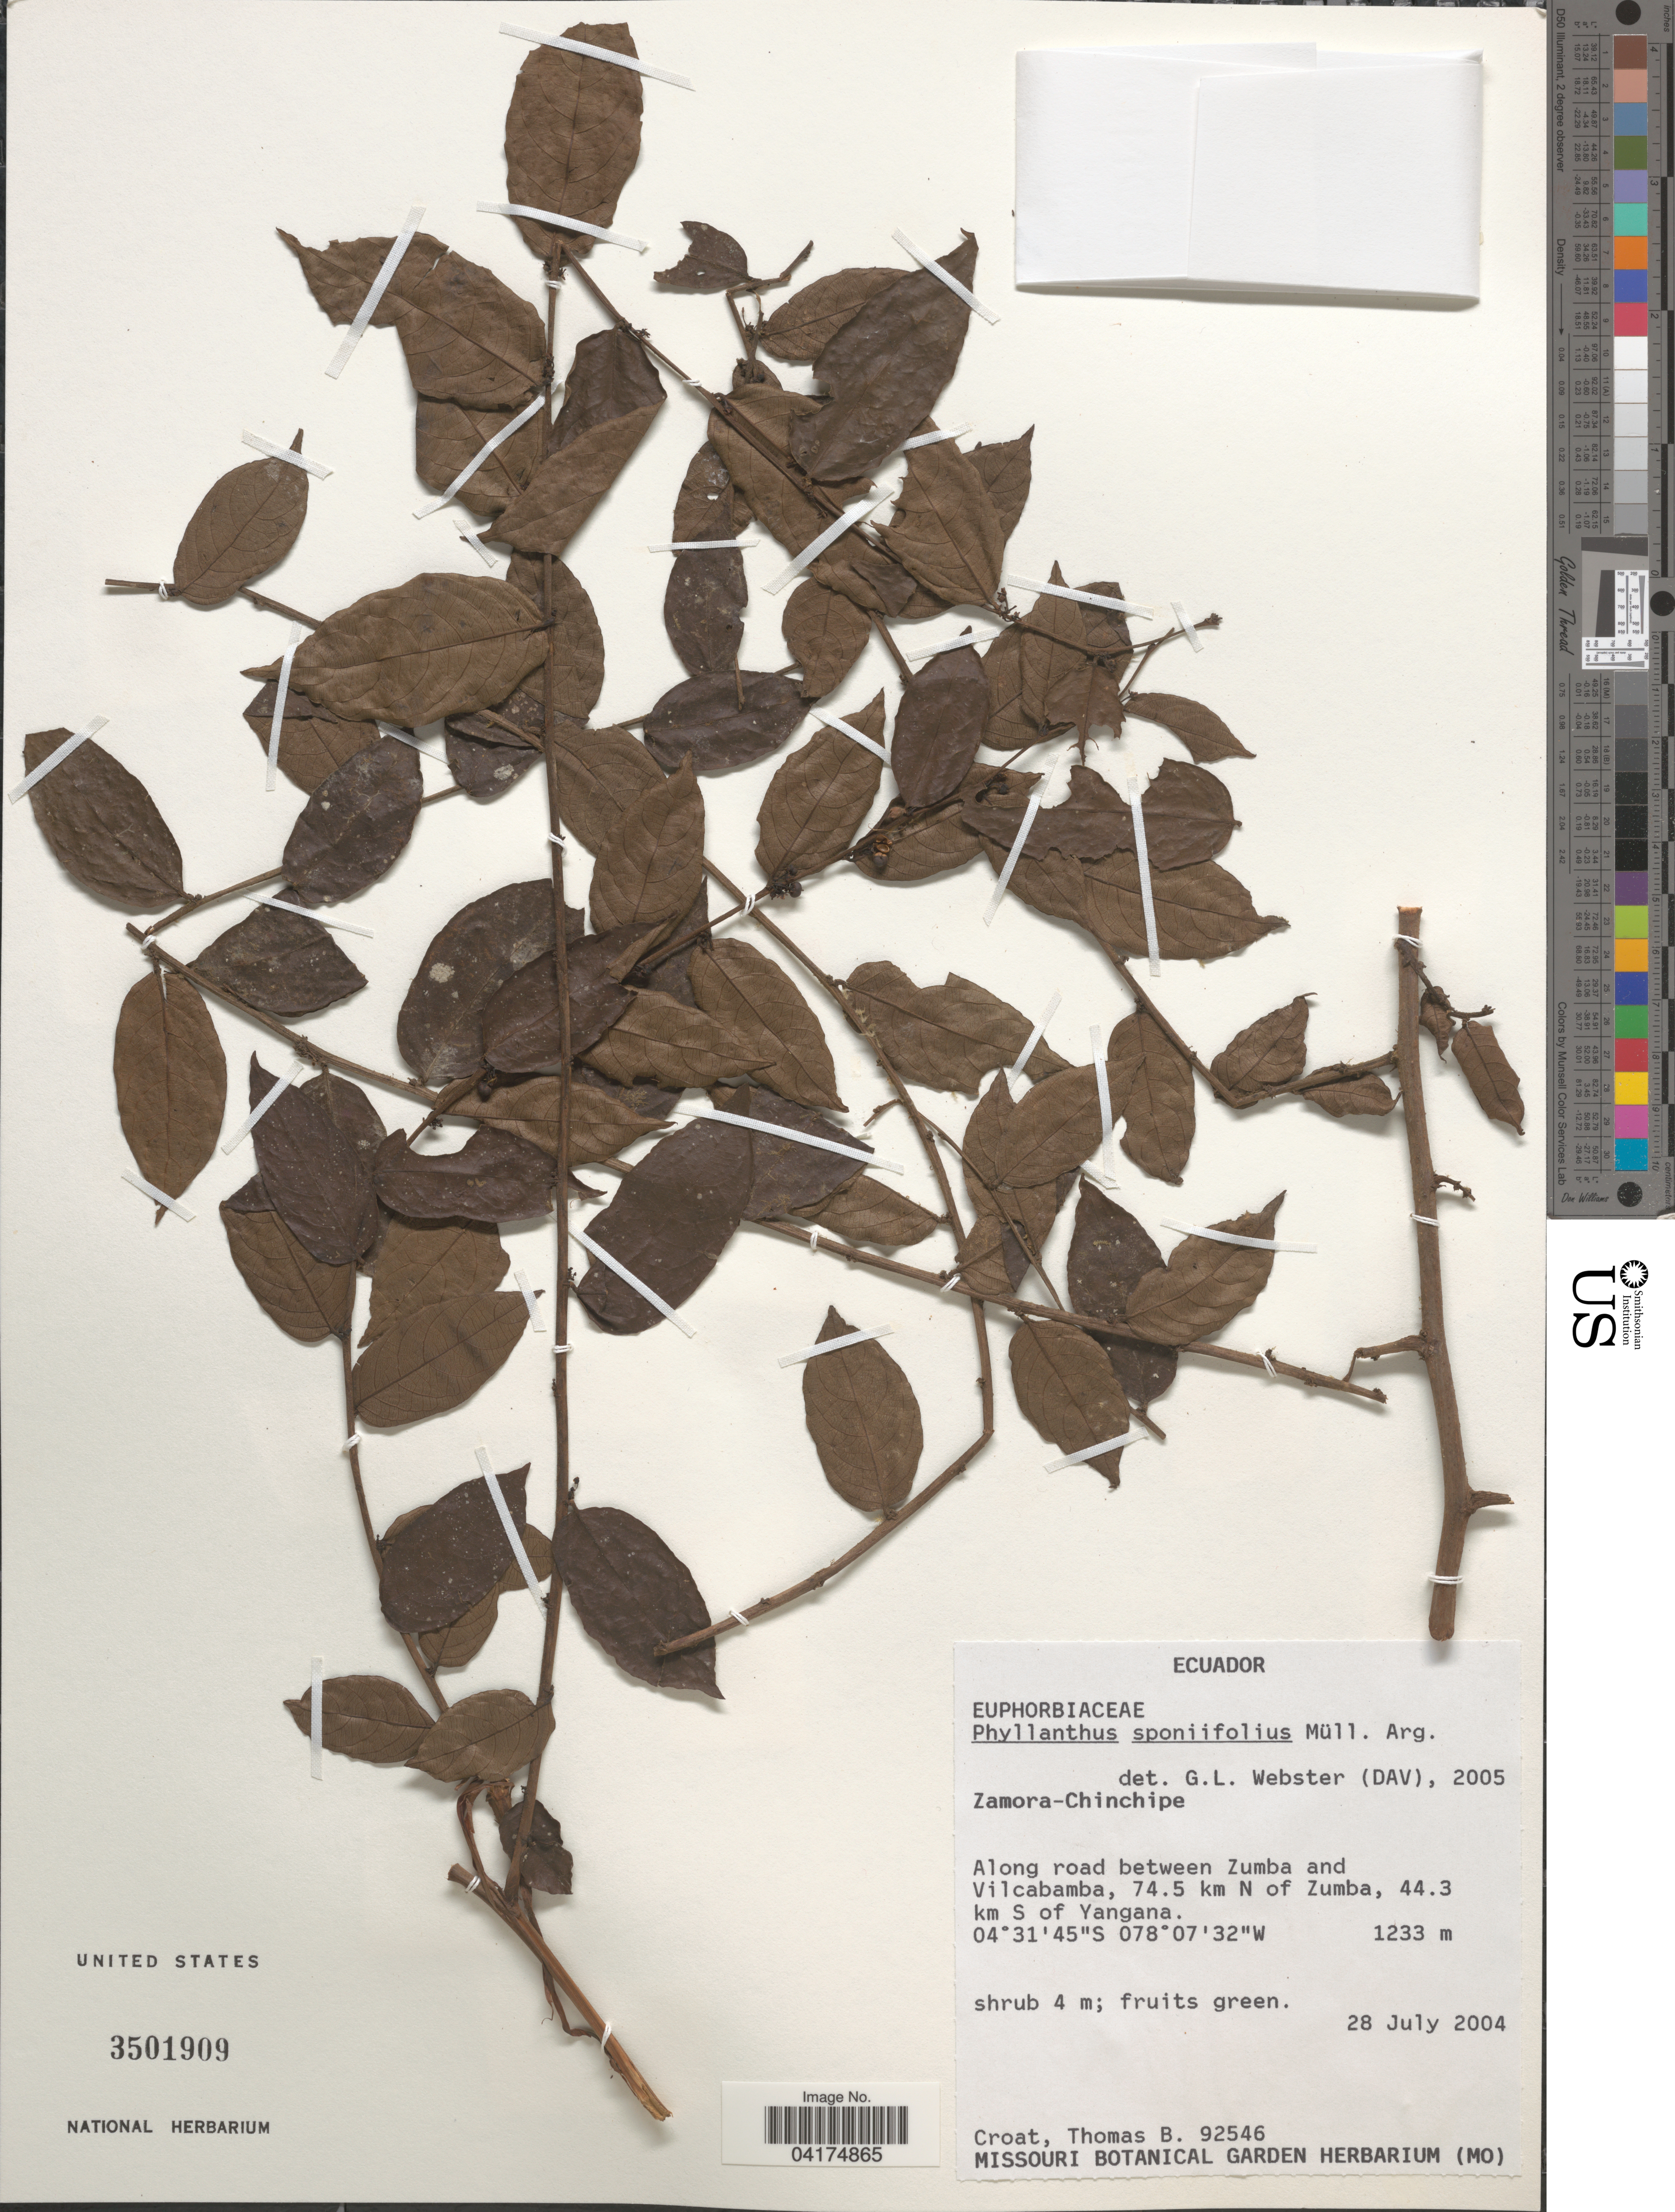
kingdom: Plantae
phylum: Tracheophyta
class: Magnoliopsida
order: Malpighiales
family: Phyllanthaceae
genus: Phyllanthus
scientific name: Phyllanthus sponiifolius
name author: Müll. Arg.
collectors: T. B. Croat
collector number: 92546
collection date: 2004-07-28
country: Ecuador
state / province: Zamora-Chinchipe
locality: Along road between Zumba and Vilcabamba, 74.5 km N of Zumba, 44.3 km S of Yangana.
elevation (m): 1233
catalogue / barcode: US 3501909